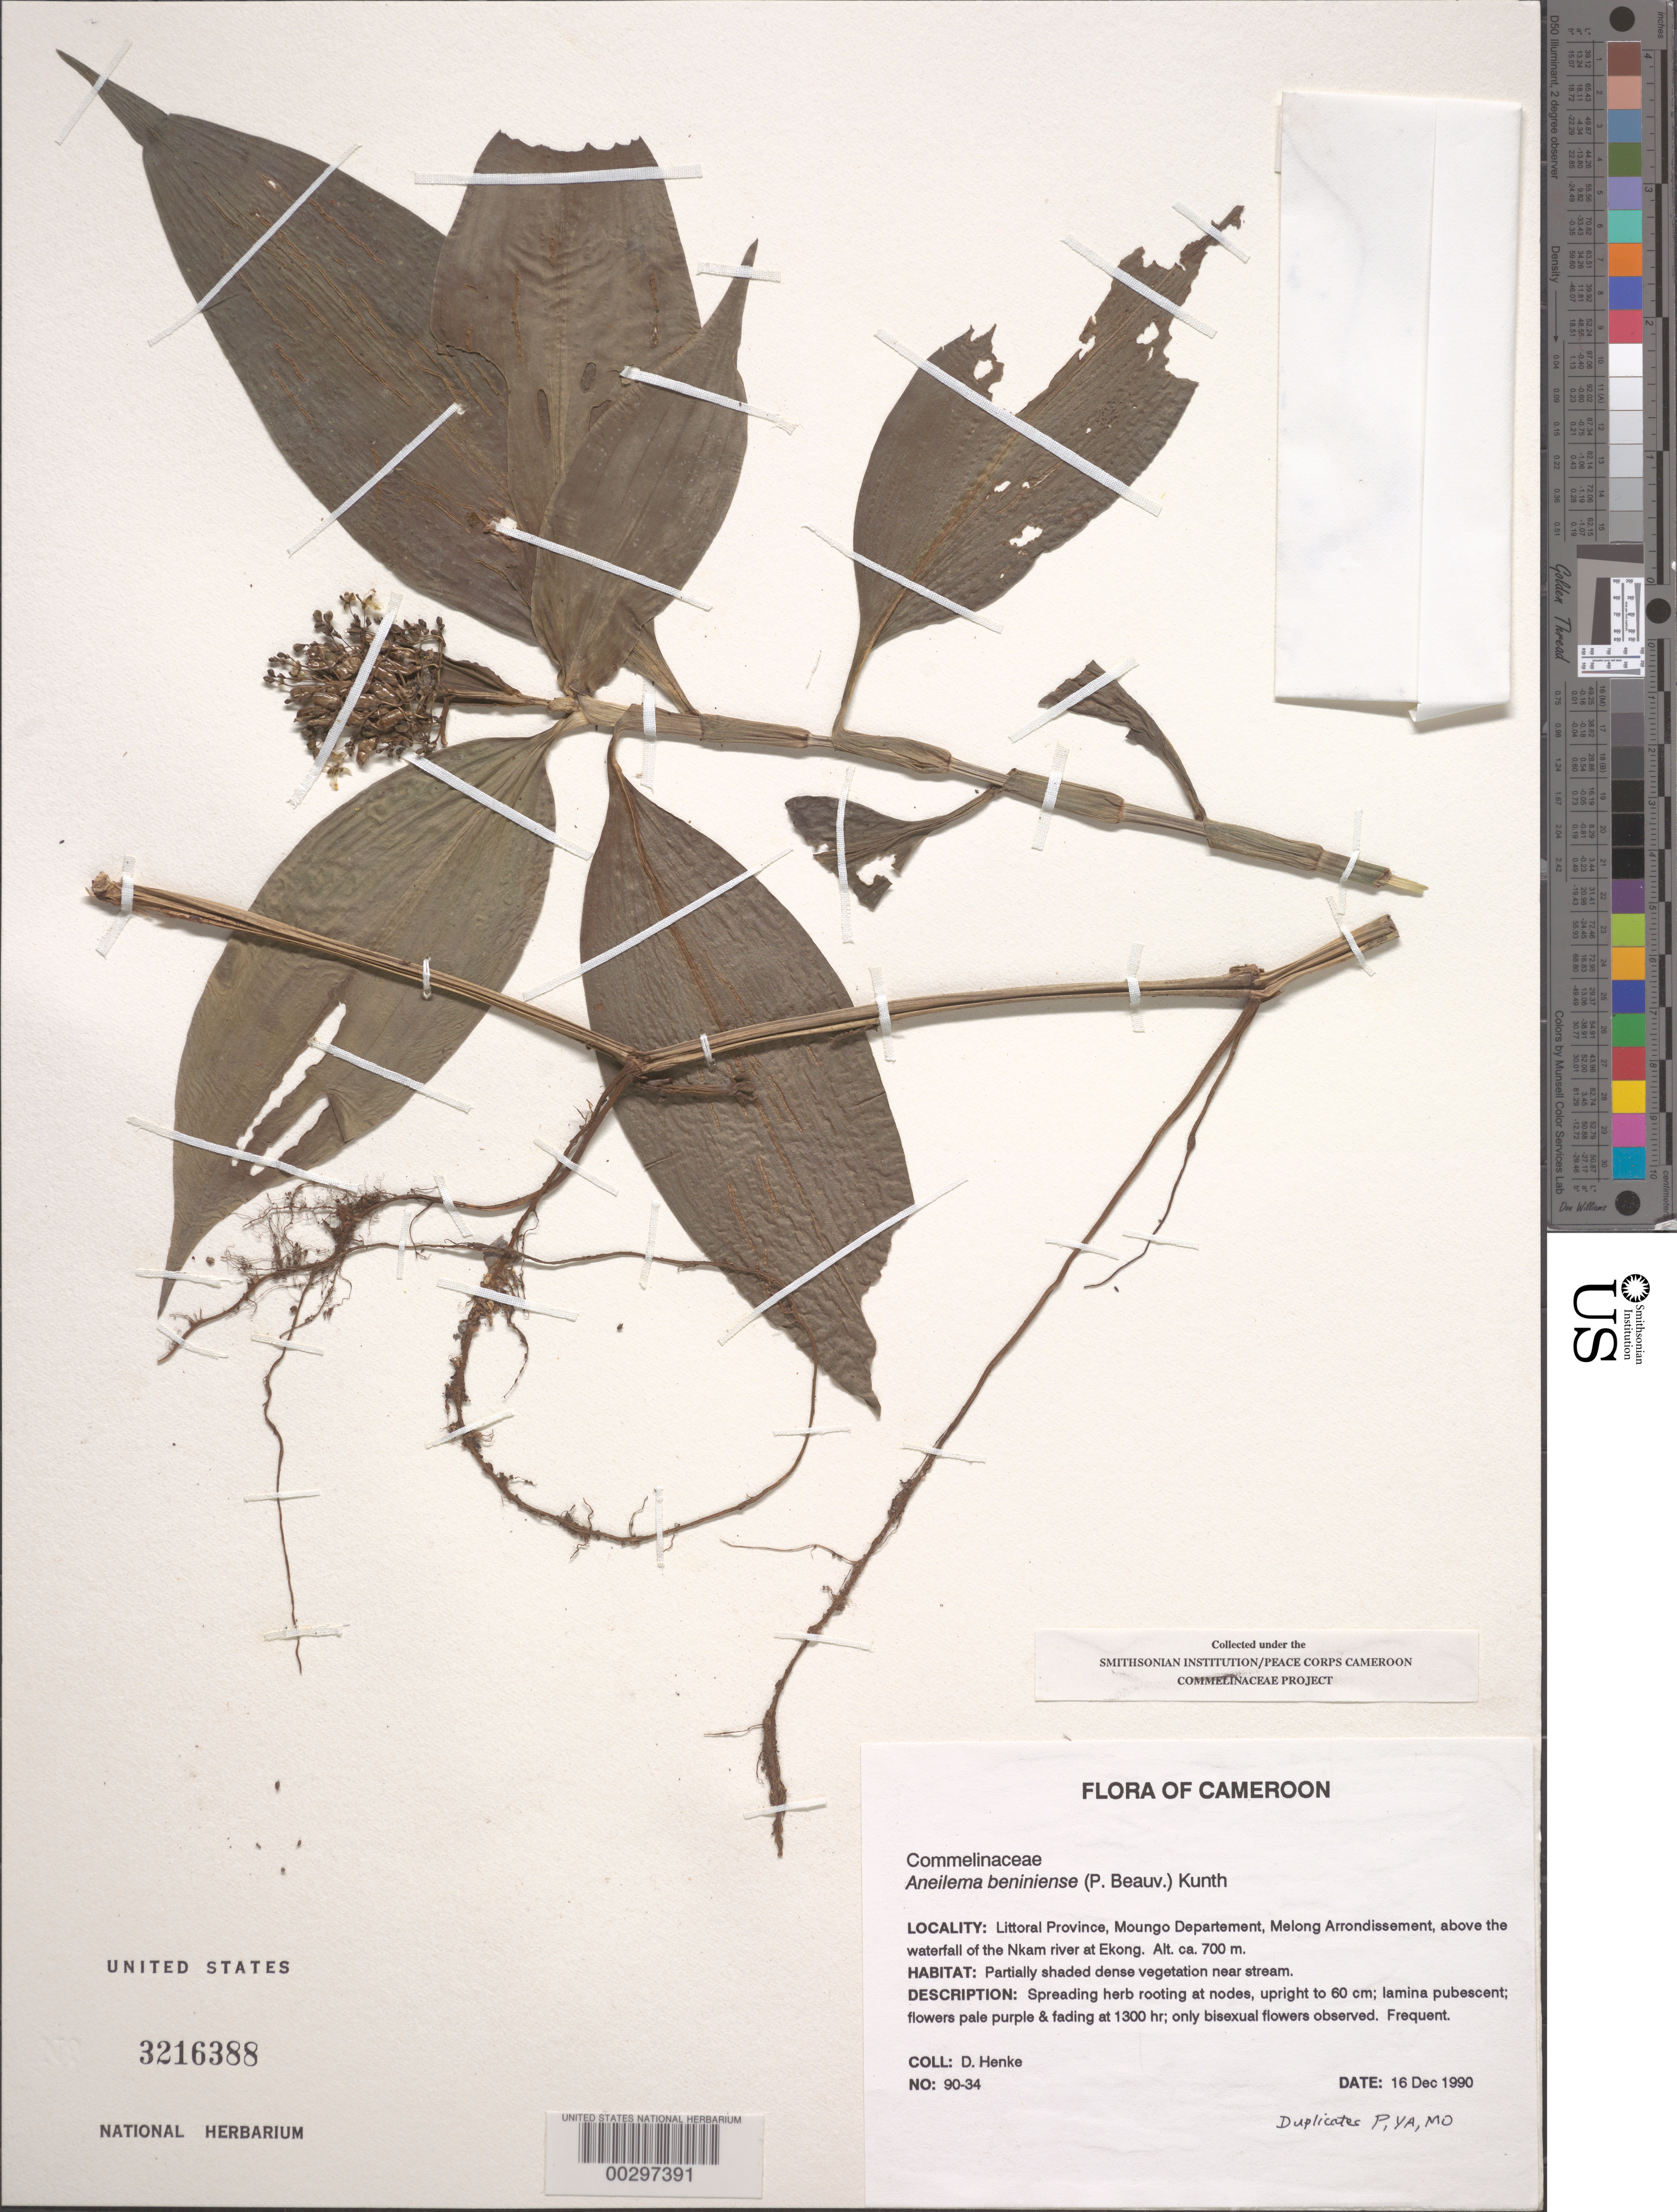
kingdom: Plantae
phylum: Tracheophyta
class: Liliopsida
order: Commelinales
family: Commelinaceae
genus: Aneilema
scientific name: Aneilema beniniense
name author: (P. Beauv.) Kunth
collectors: D. Henke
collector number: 90-34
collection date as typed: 16 Dec 1990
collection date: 1990-12-16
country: Cameroon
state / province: Littoral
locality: Moungo, melong arrondissement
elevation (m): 700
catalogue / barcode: US 3216388